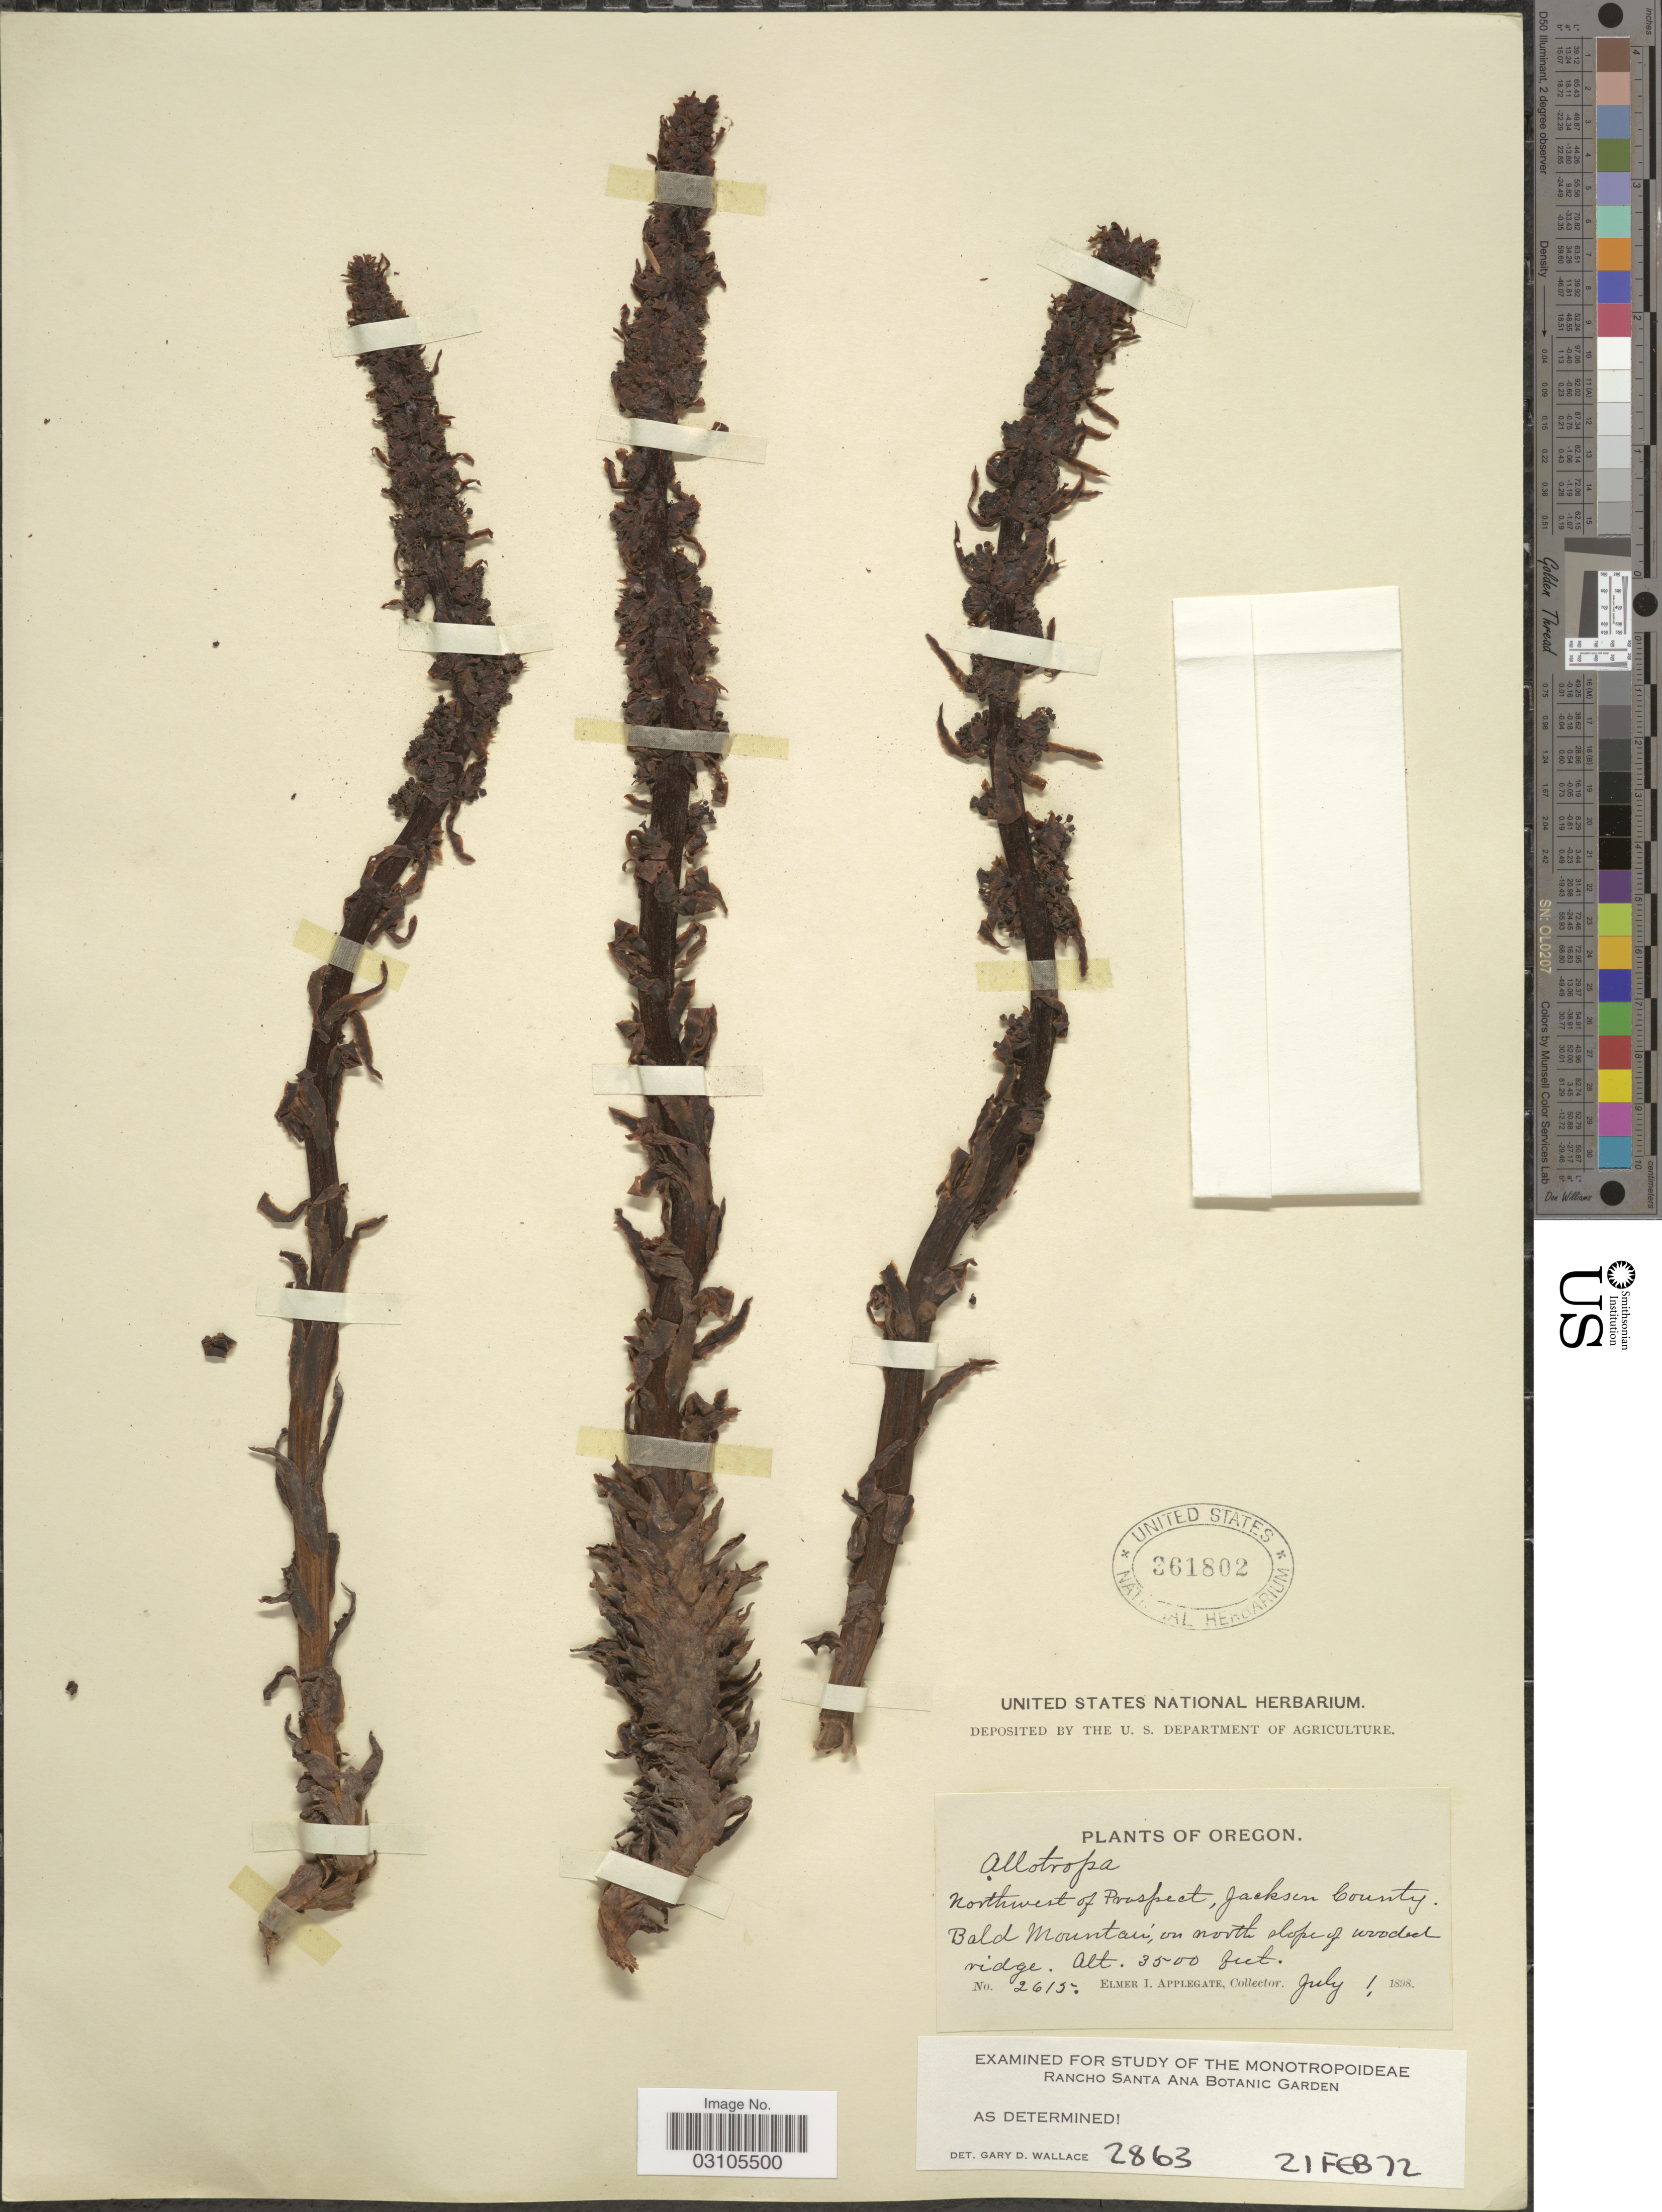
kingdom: Plantae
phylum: Tracheophyta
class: Magnoliopsida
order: Ericales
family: Ericaceae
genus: Allotropa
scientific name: Allotropa virgata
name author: Torr. & A. Gray ex A. Gray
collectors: E. I. Applegate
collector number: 2615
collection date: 1898-07-01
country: United States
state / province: Oregon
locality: Northwest of Prospect, Jackson County. Bald Mountain, on north slope of wooded ridge.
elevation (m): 1067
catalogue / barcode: US 361802